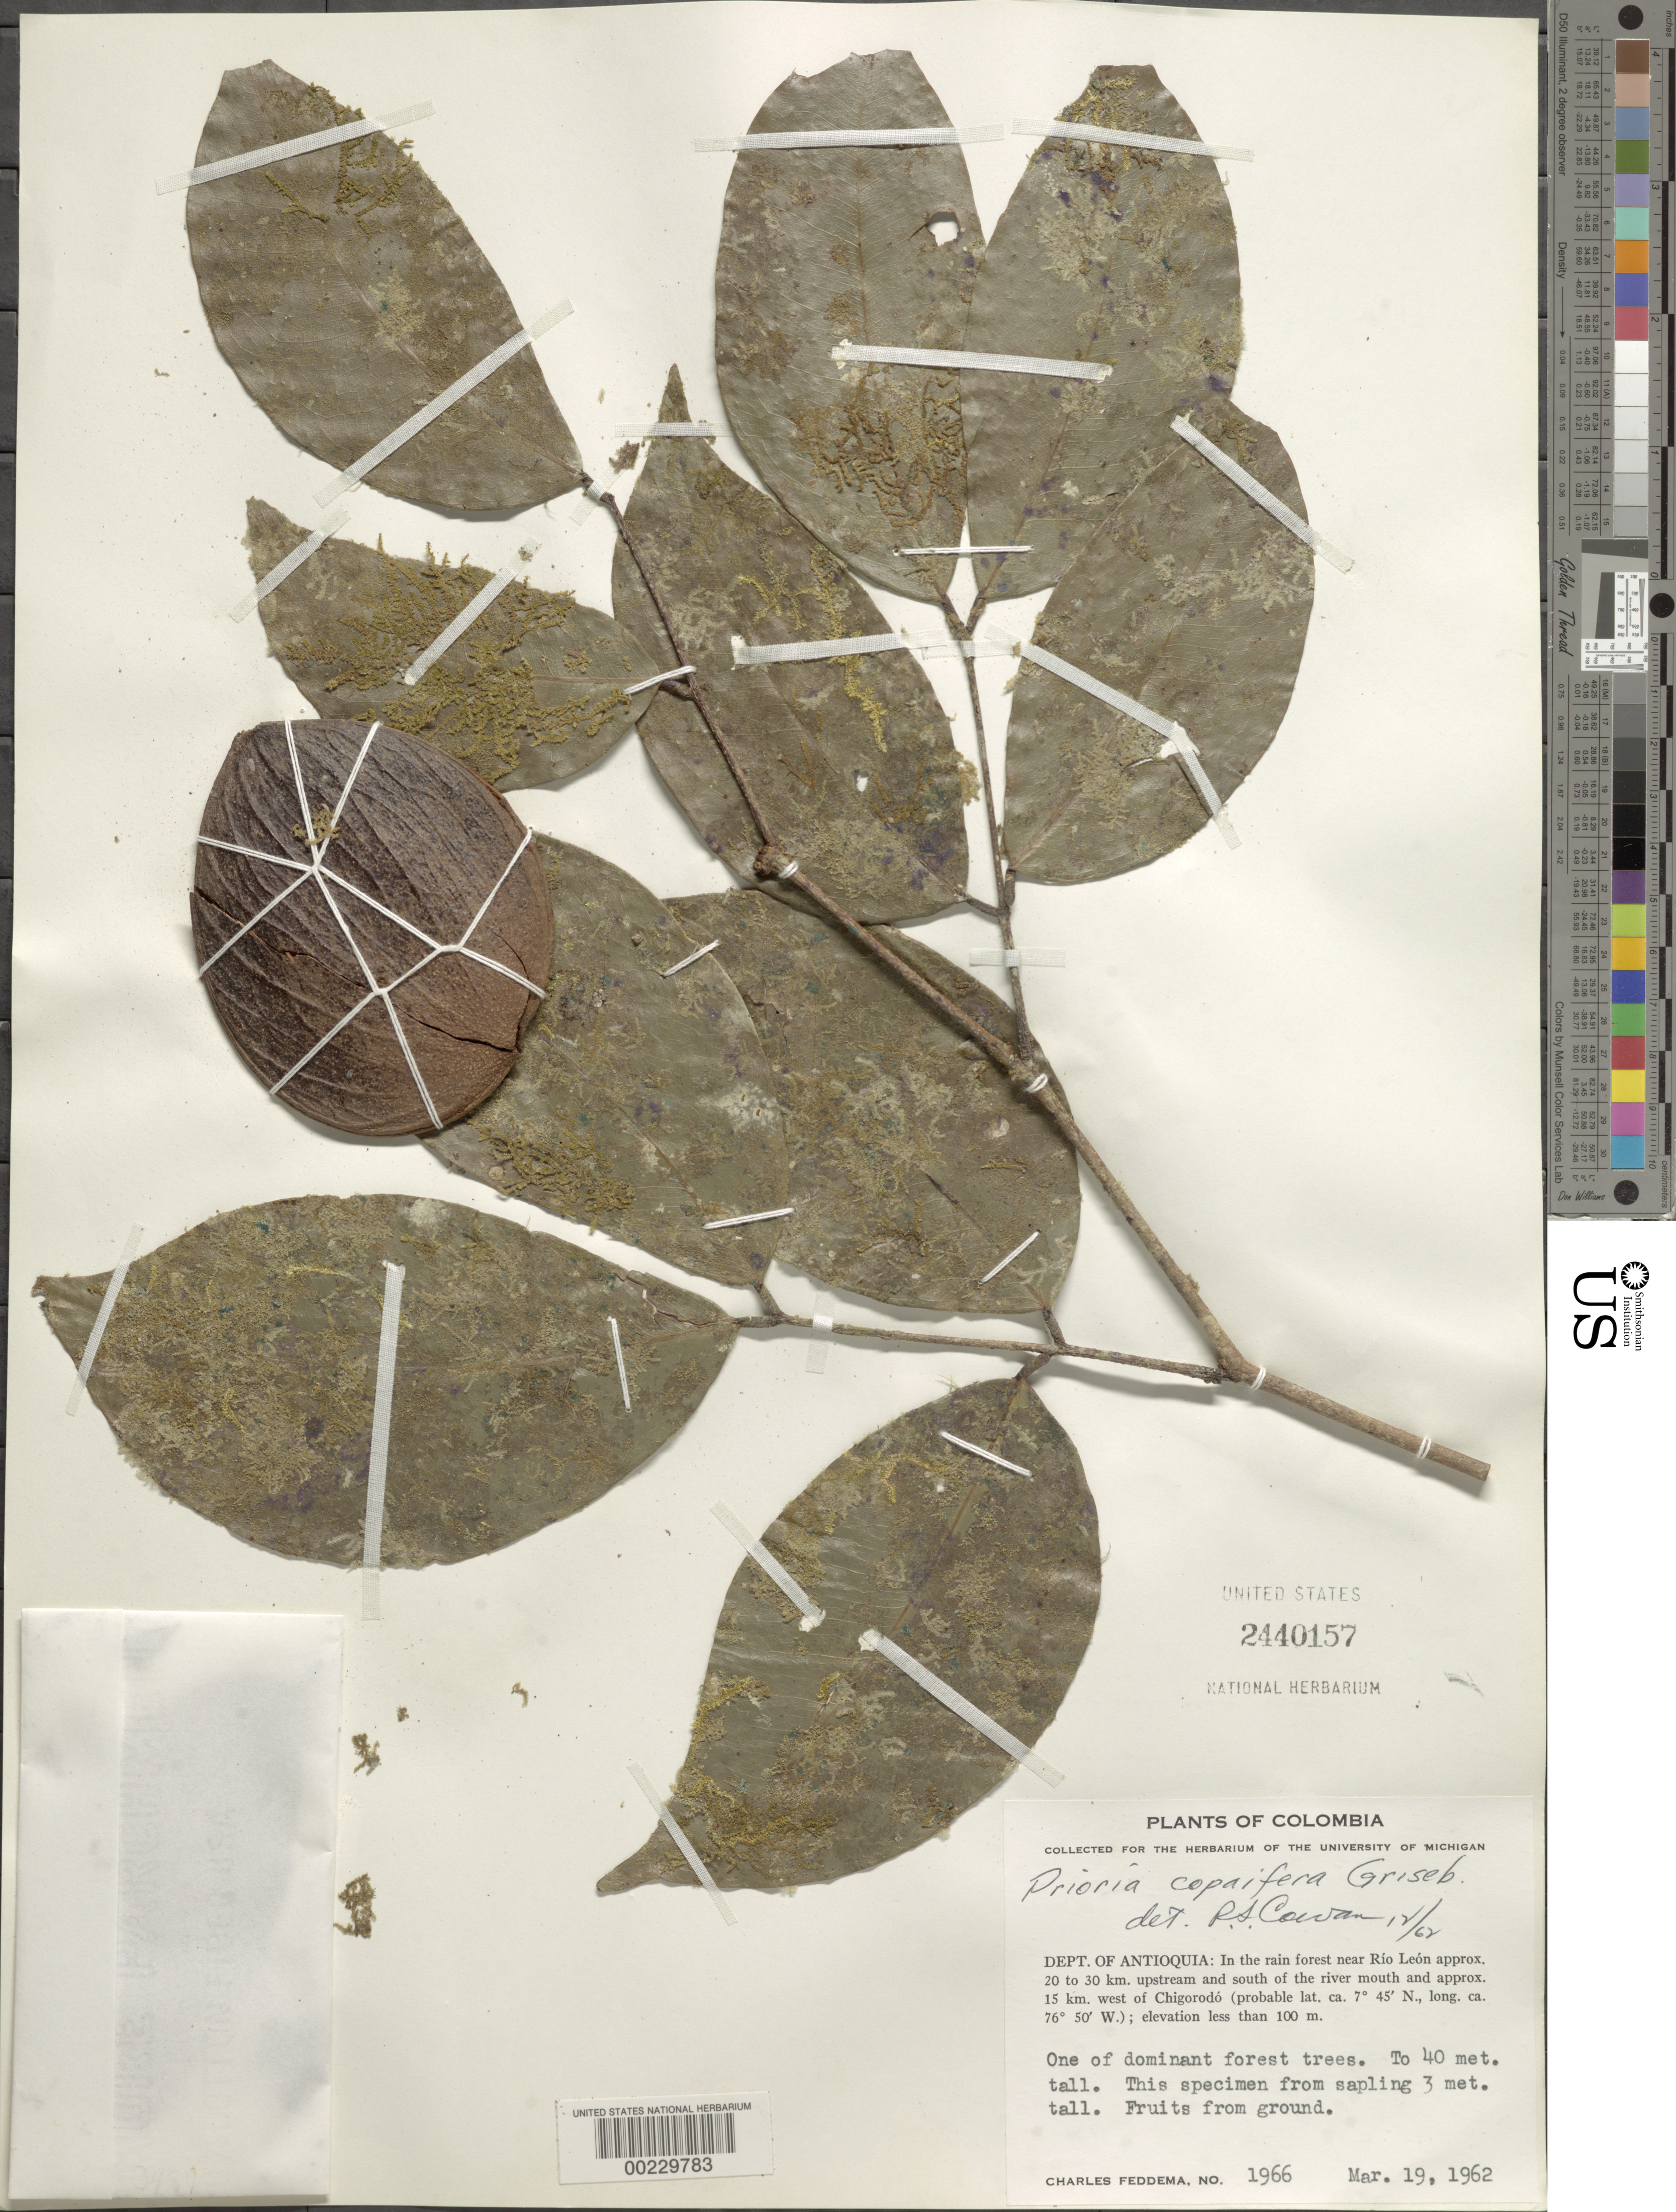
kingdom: Plantae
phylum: Tracheophyta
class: Magnoliopsida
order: Fabales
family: Fabaceae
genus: Prioria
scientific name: Prioria copaifera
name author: Griseb.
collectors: C. Feddema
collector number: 1966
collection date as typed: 19 Mar 1962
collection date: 1962-03-19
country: Colombia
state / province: Antioquia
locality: Near Rio Leon ca 20-30 km upstream and S of the River mouth and ca 15 km W of CHigordo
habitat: Rain forest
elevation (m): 100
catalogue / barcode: US 2440157